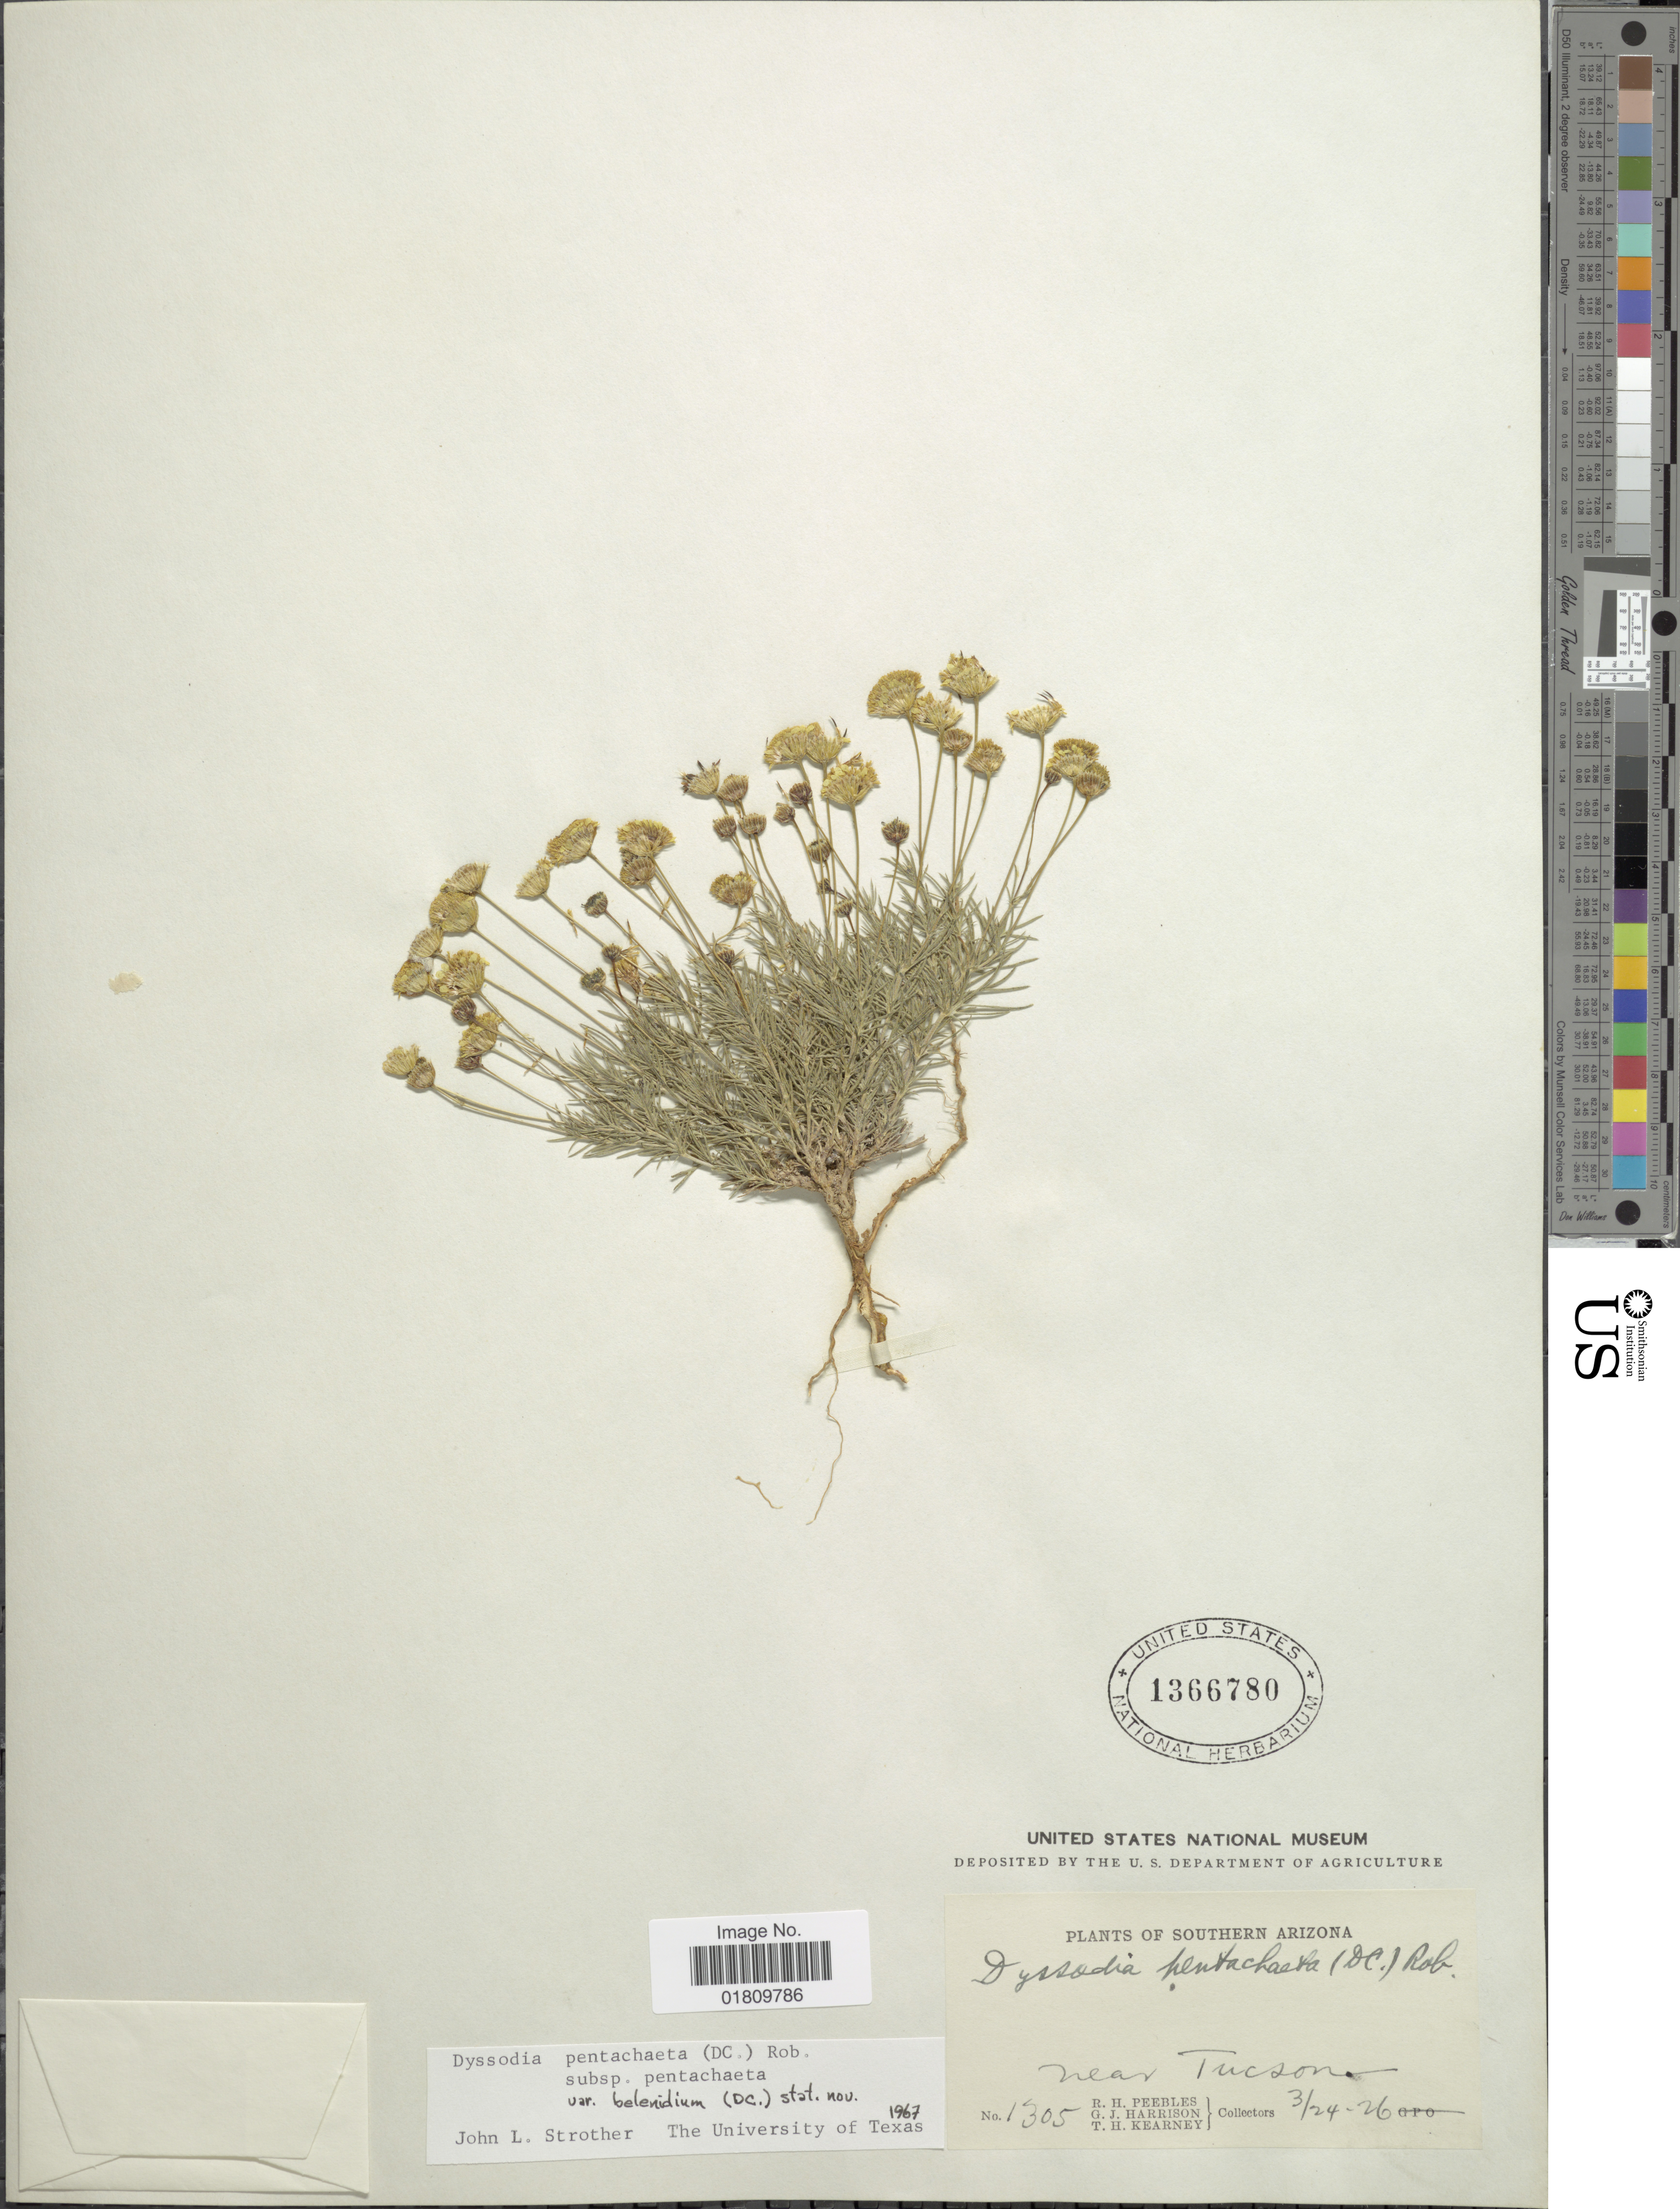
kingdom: Plantae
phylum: Tracheophyta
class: Magnoliopsida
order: Asterales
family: Asteraceae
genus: Thymophylla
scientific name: Thymophylla pentachaeta var. belenidium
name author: (DC.) Strother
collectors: R. H. Peebles, G. J. Harrison & T. H. Kearney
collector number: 1305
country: United States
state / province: Arizona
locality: Southern Arizona, near Tucson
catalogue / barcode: US 1366780